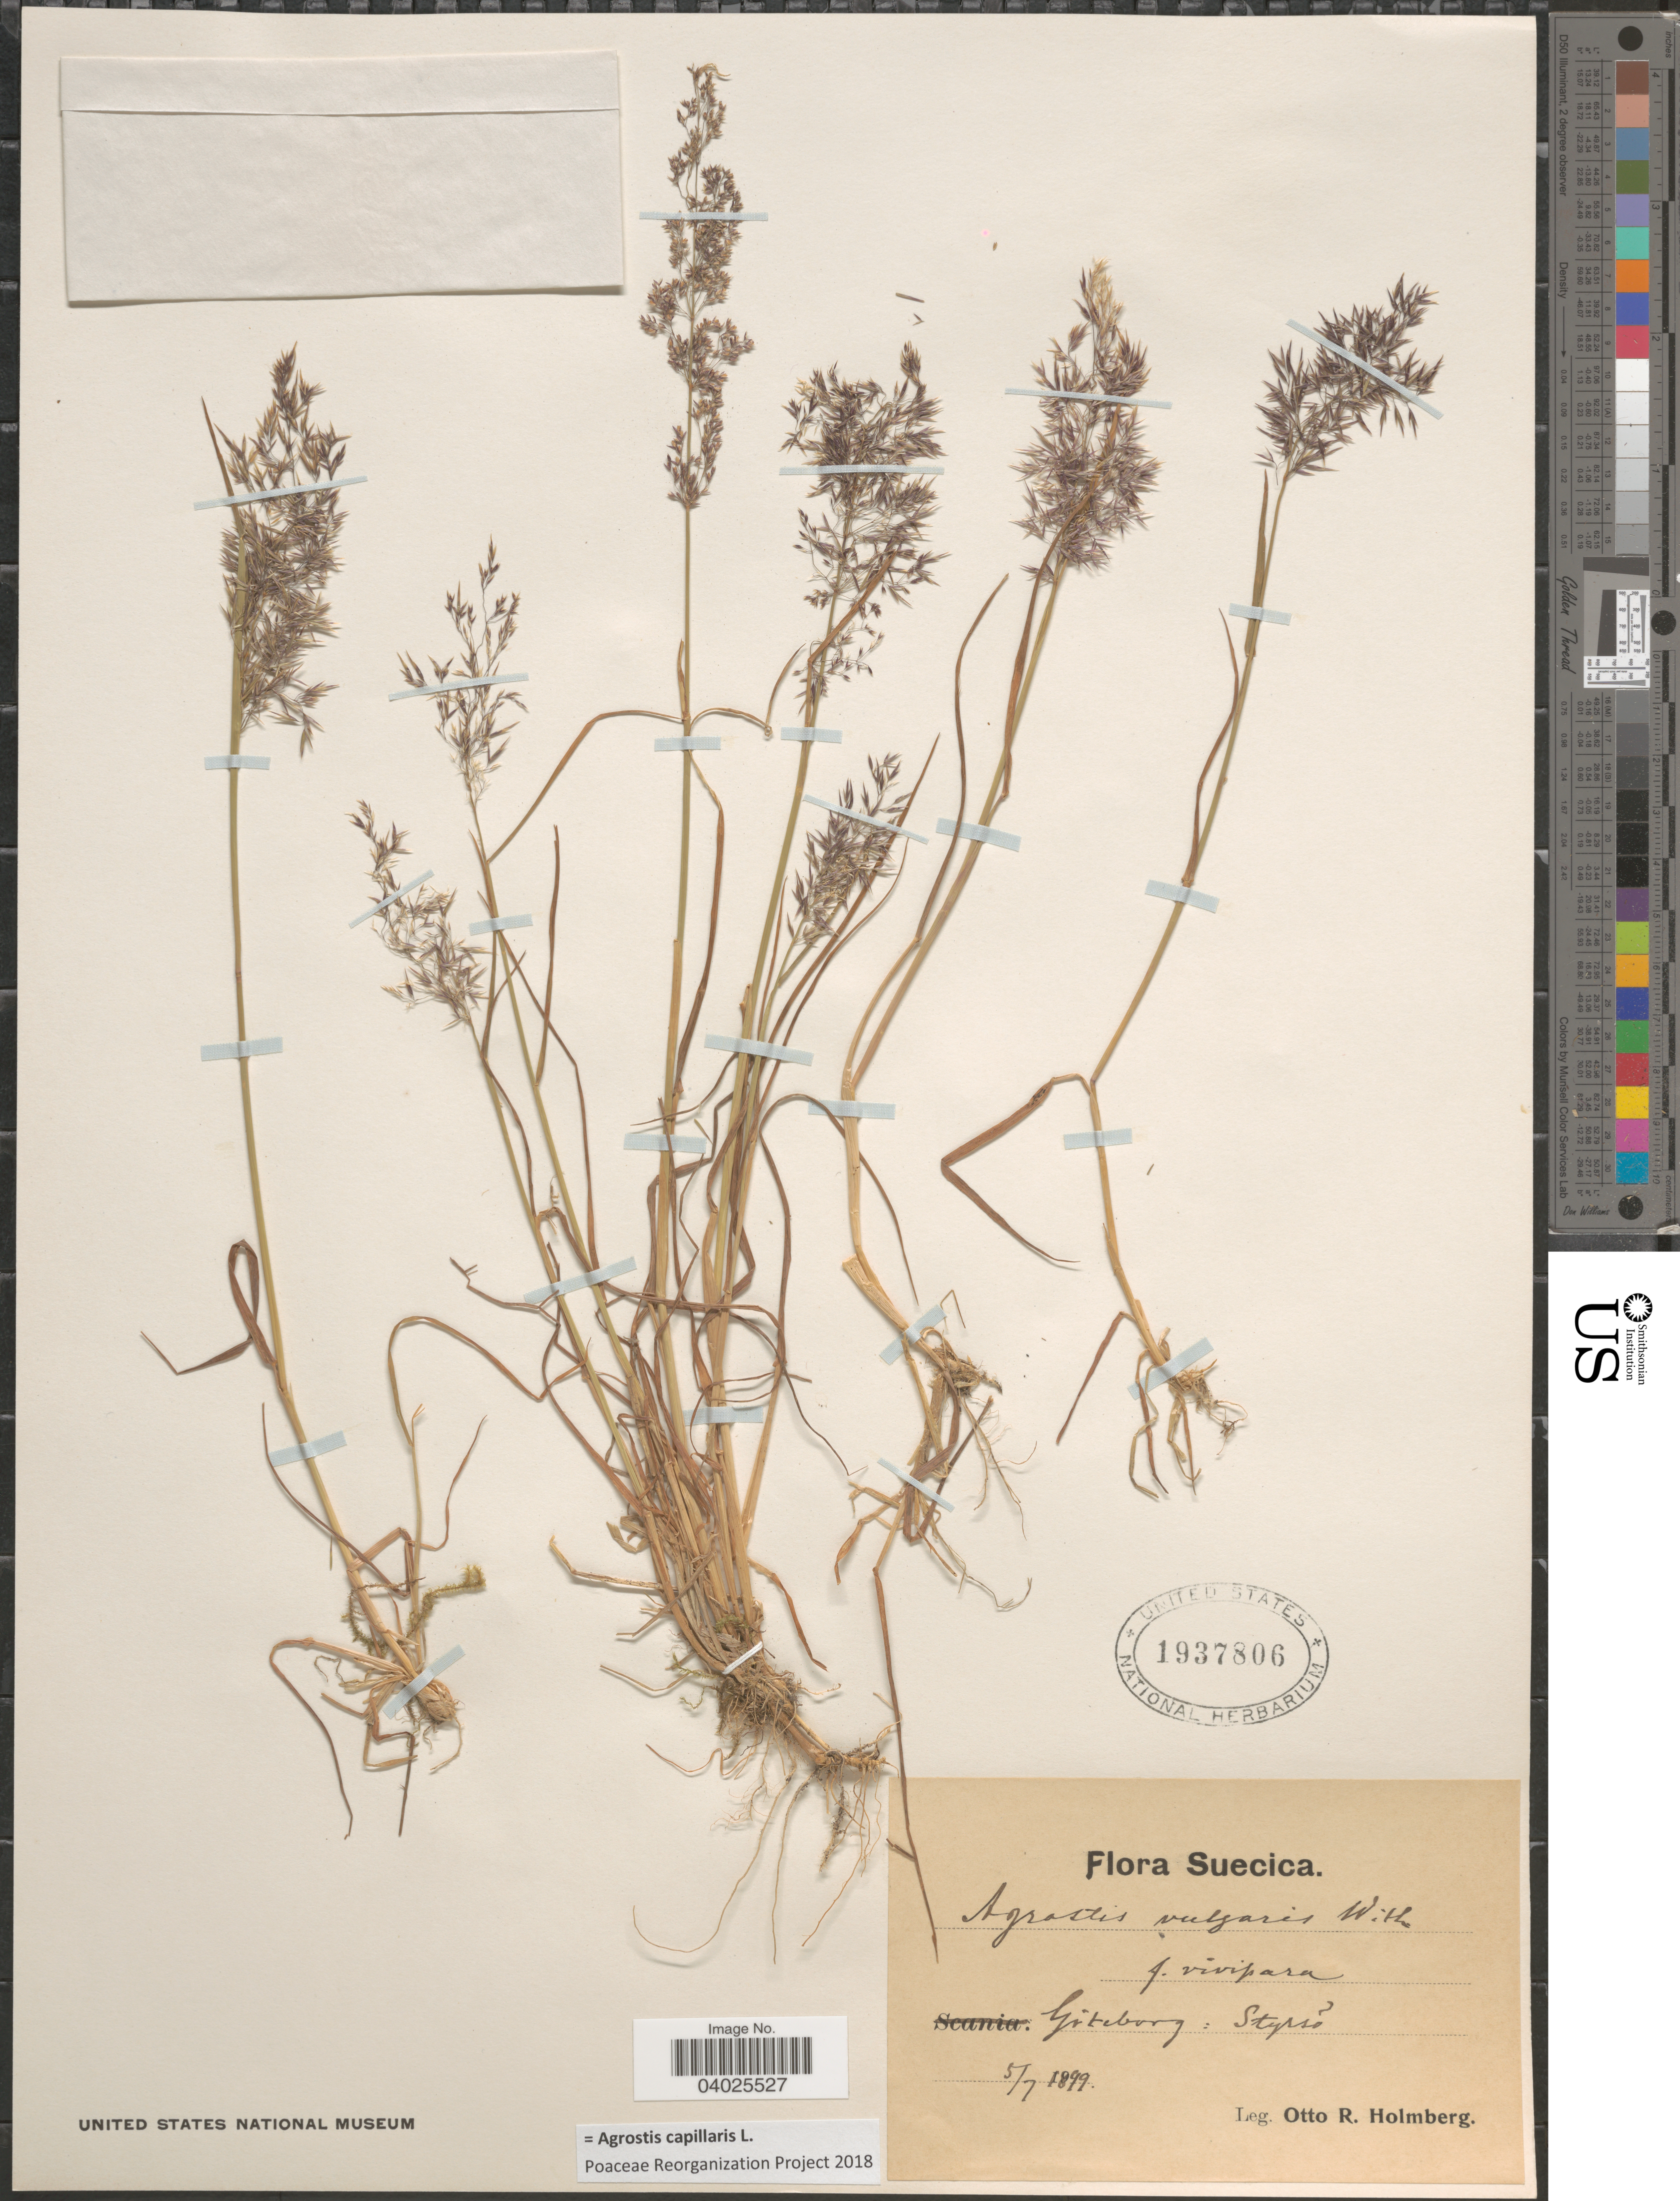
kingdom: Plantae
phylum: Tracheophyta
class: Liliopsida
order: Poales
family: Poaceae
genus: Agrostis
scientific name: Agrostis capillaris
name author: L.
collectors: O. Holmberg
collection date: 1899-07-05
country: Sweden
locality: Giteborg : Styrso.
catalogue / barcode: US 1937806